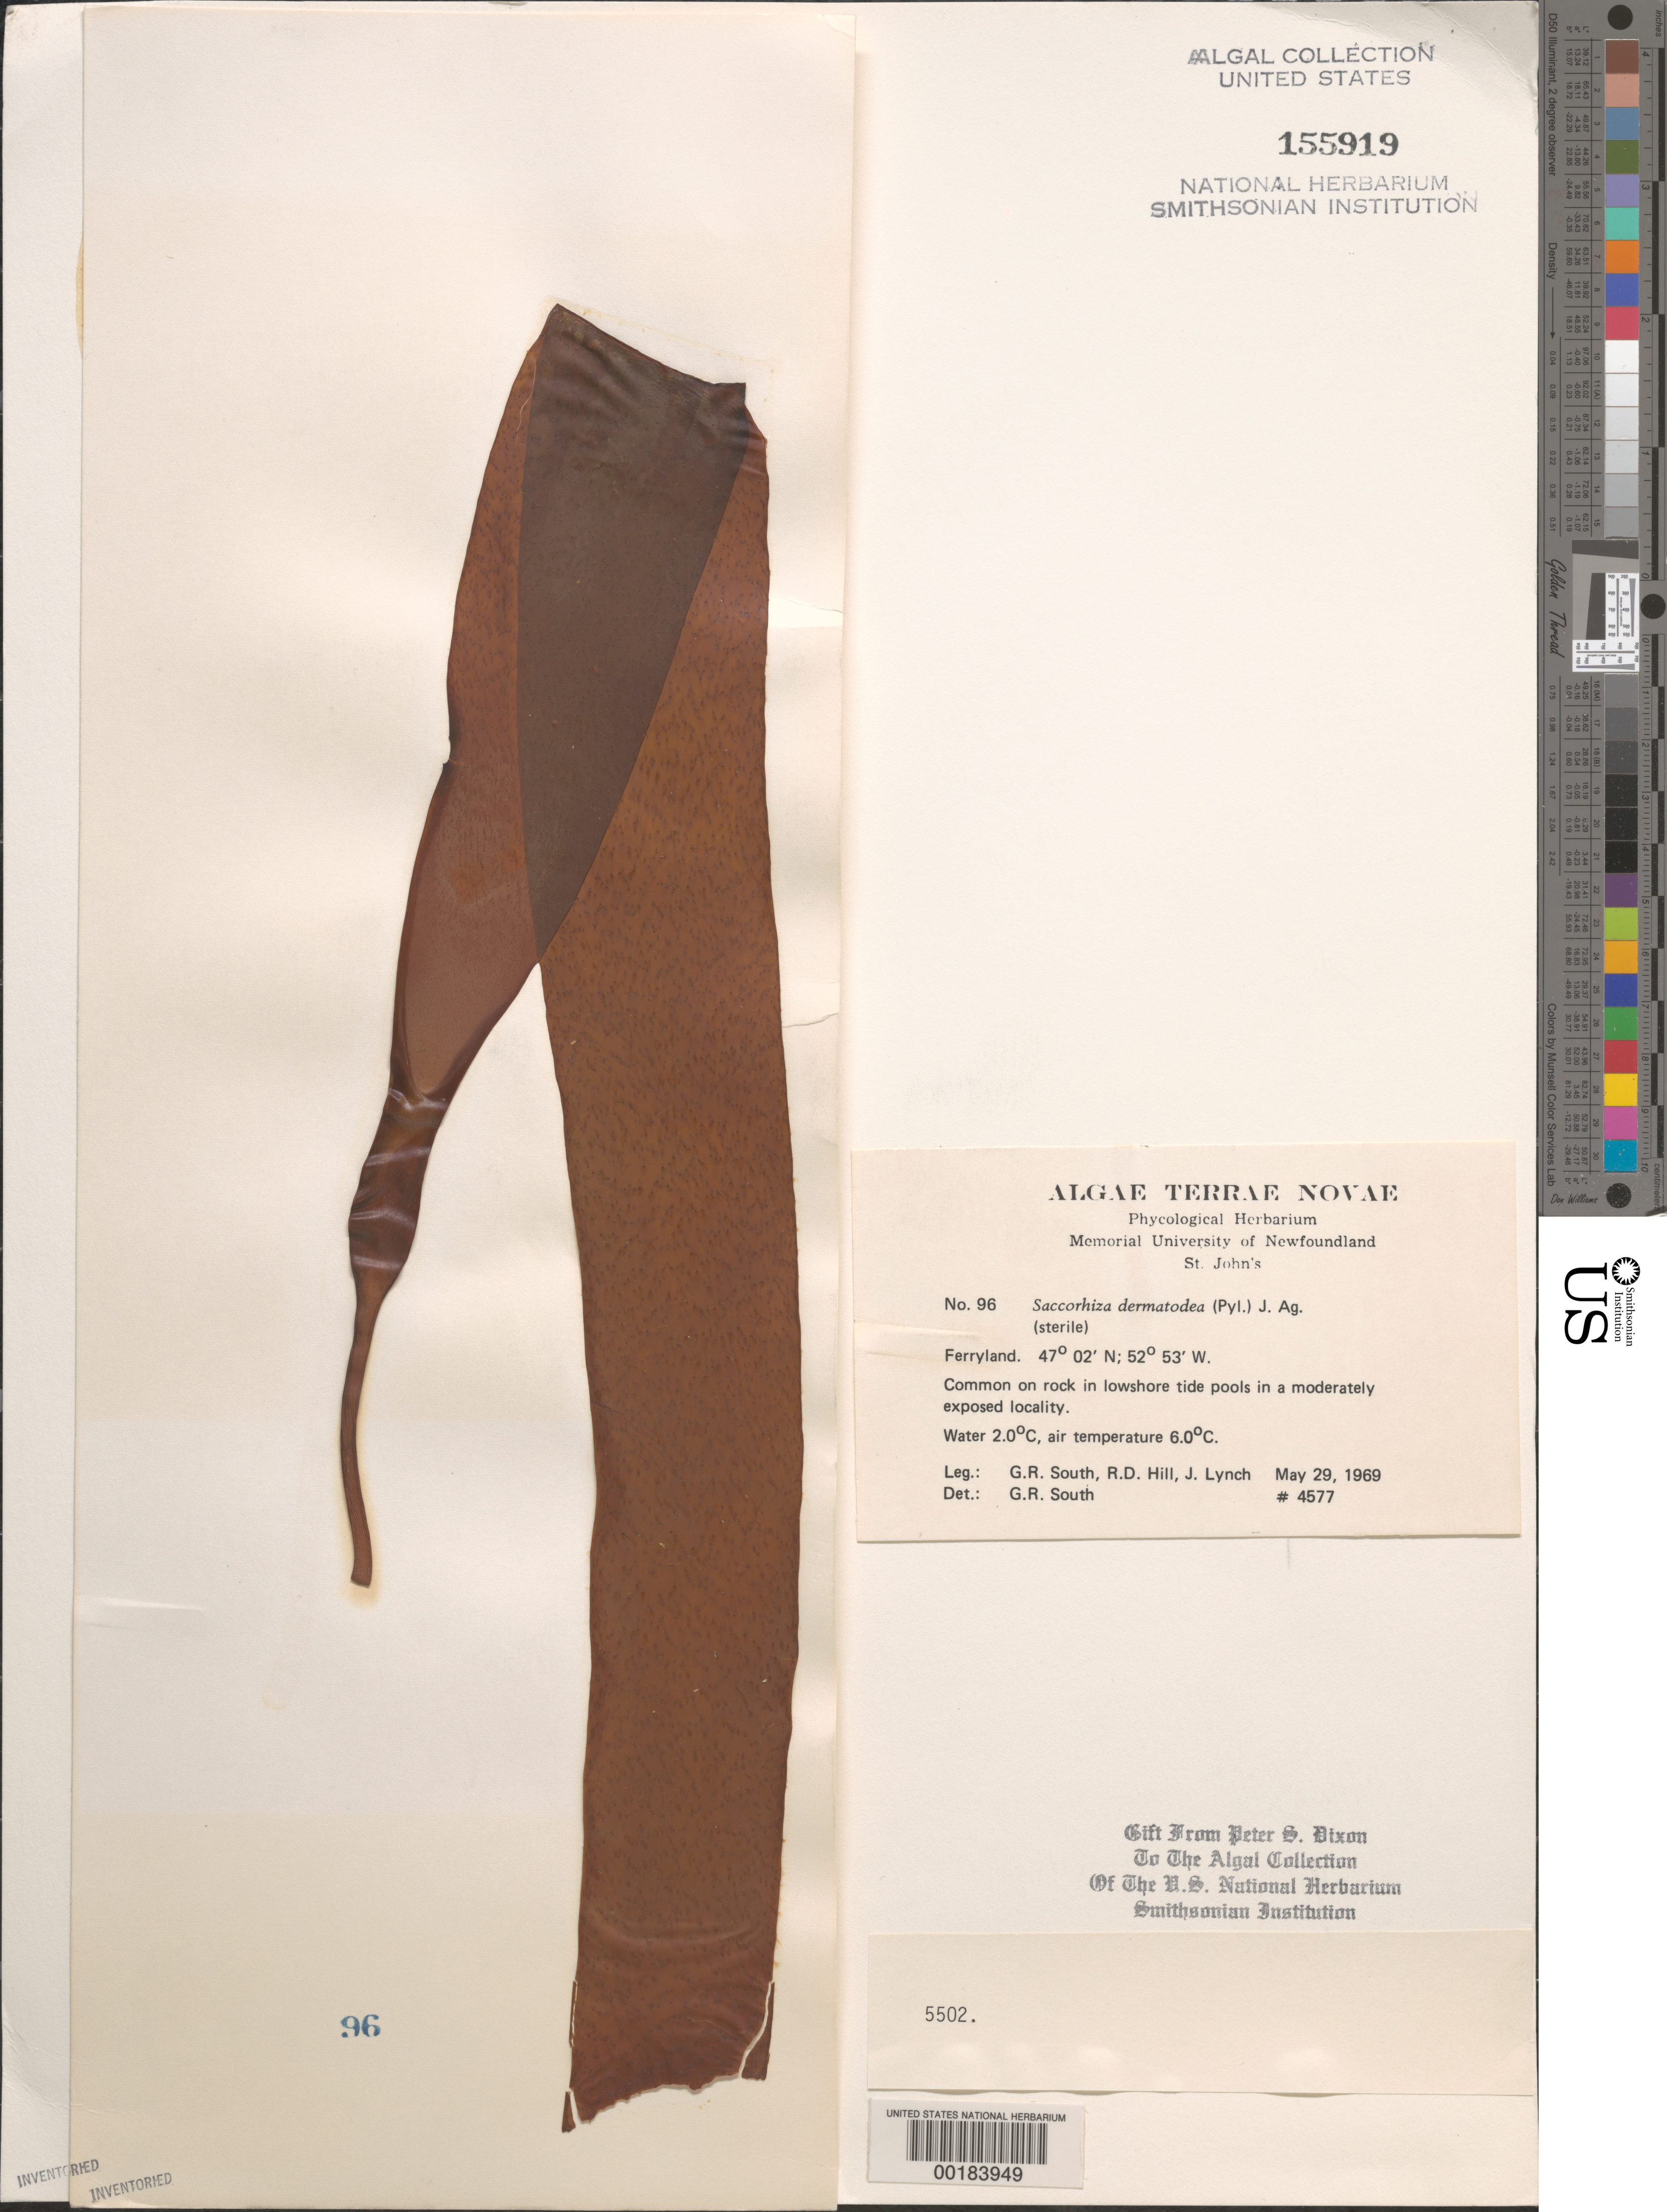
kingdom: Chromista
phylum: Foraminifera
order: Astrorhizida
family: Hyperamminidae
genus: Saccorhiza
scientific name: Saccorhiza dermatodea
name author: (Bach. Pyl.) J. Agardh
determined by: South, G. R.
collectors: G. R. South, R. D. Hill & J. Lynch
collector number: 4577 & PSD 5502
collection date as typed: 29 May 1969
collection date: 1969-05-29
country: Canada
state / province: Newfoundland and Labrador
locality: Ferryland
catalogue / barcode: US 155919